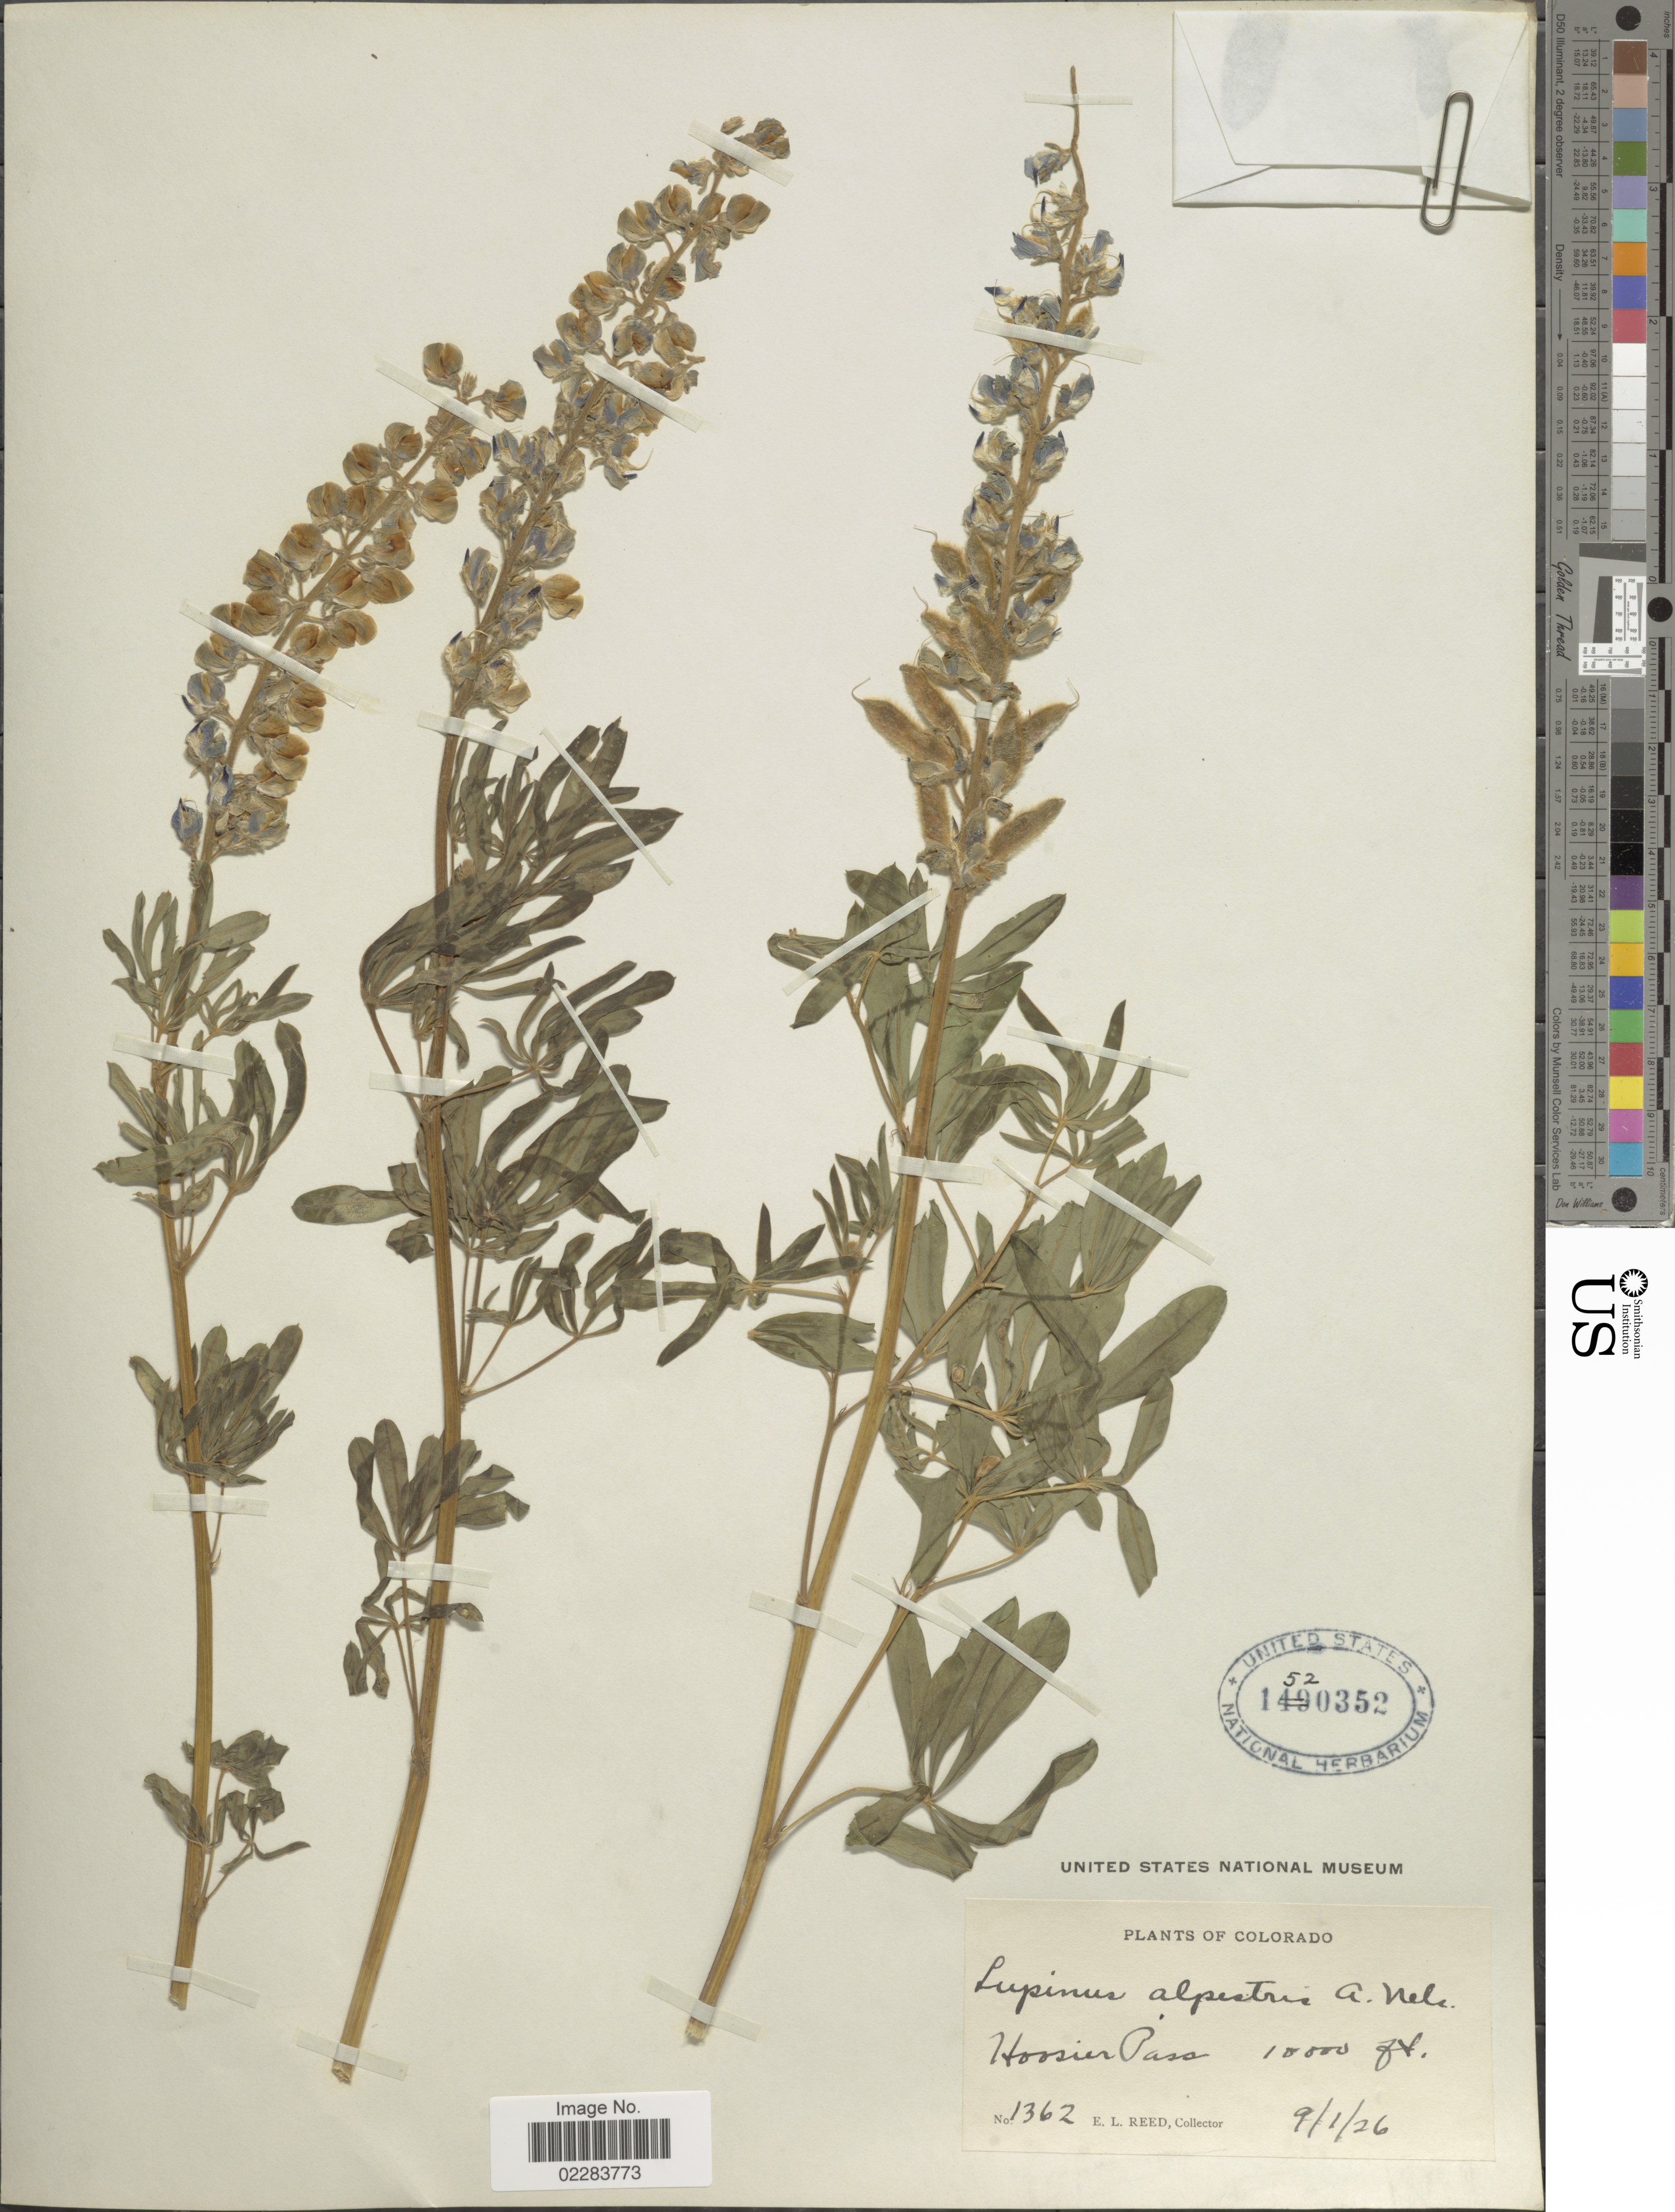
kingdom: Plantae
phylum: Tracheophyta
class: Magnoliopsida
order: Fabales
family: Fabaceae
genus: Lupinus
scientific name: Lupinus alpestris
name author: A. Nelson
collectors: E. Reed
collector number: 1362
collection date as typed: Transcribed d/m/y: 1/9/26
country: United States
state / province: Colorado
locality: Hoosier Pass.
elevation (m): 3048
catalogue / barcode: US 1520352